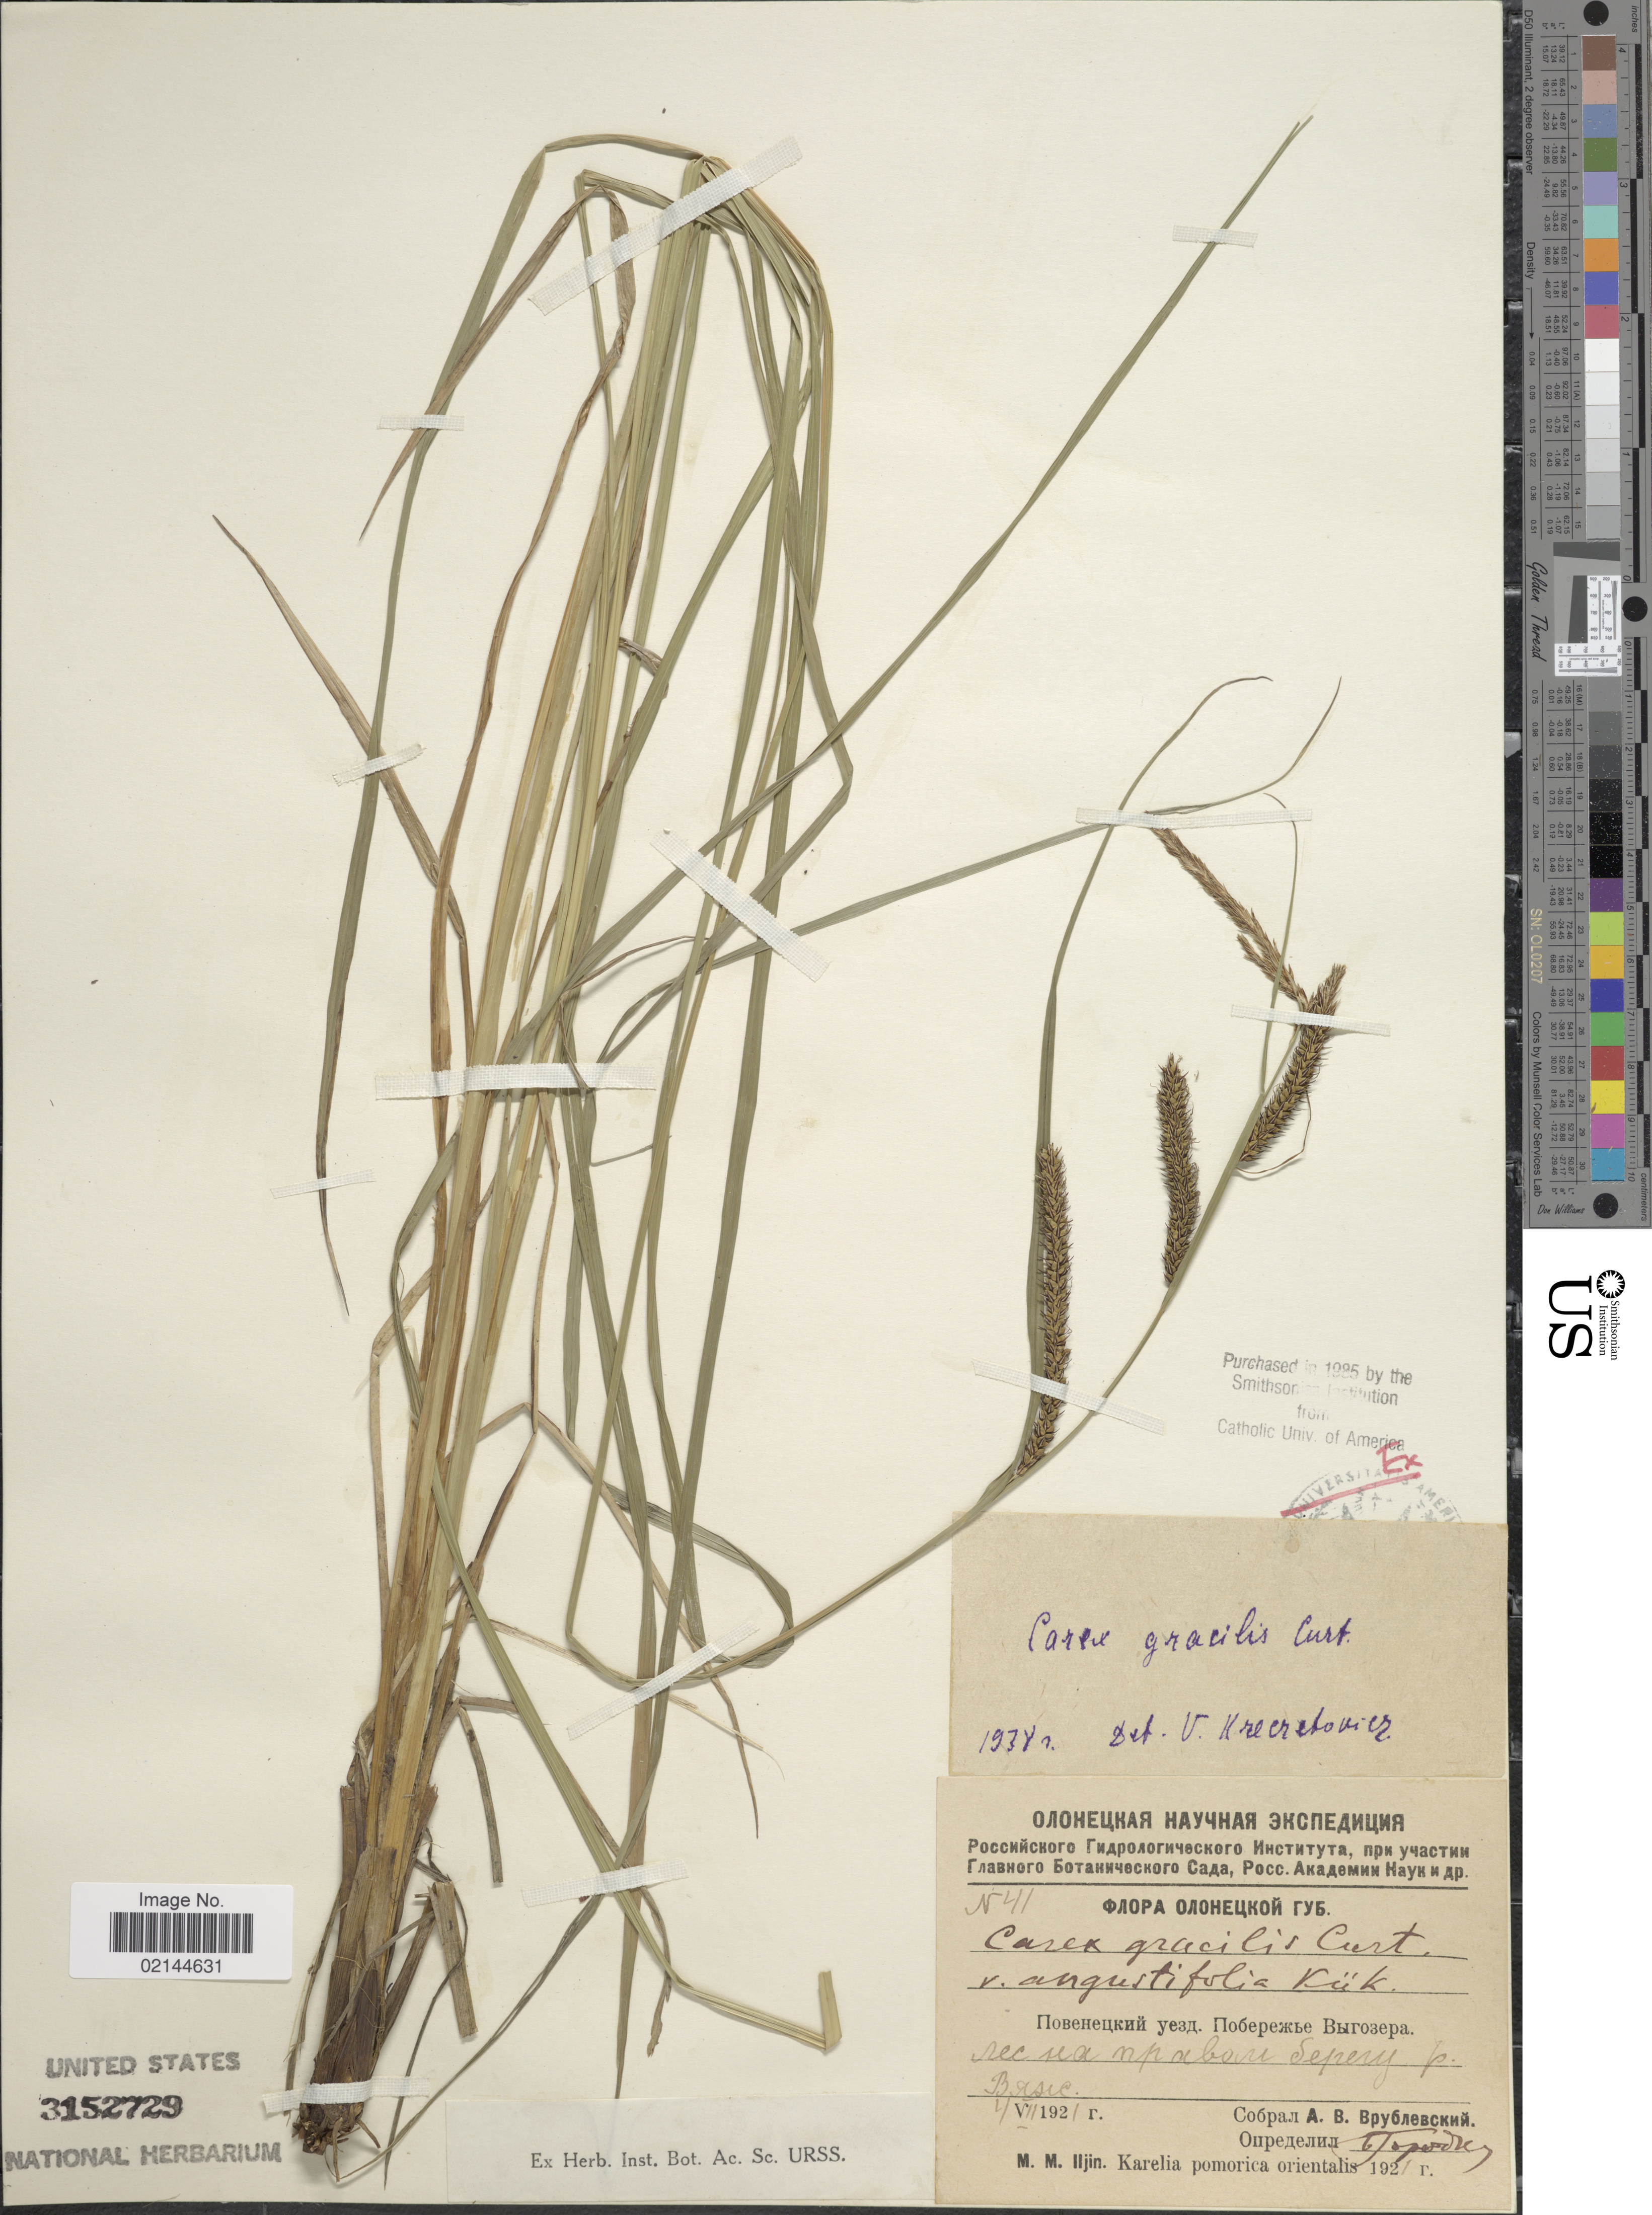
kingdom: Plantae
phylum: Tracheophyta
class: Liliopsida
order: Poales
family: Cyperaceae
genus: Carex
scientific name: Carex acuta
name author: L.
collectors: M. Iljin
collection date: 1921-07-04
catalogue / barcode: US 3152729